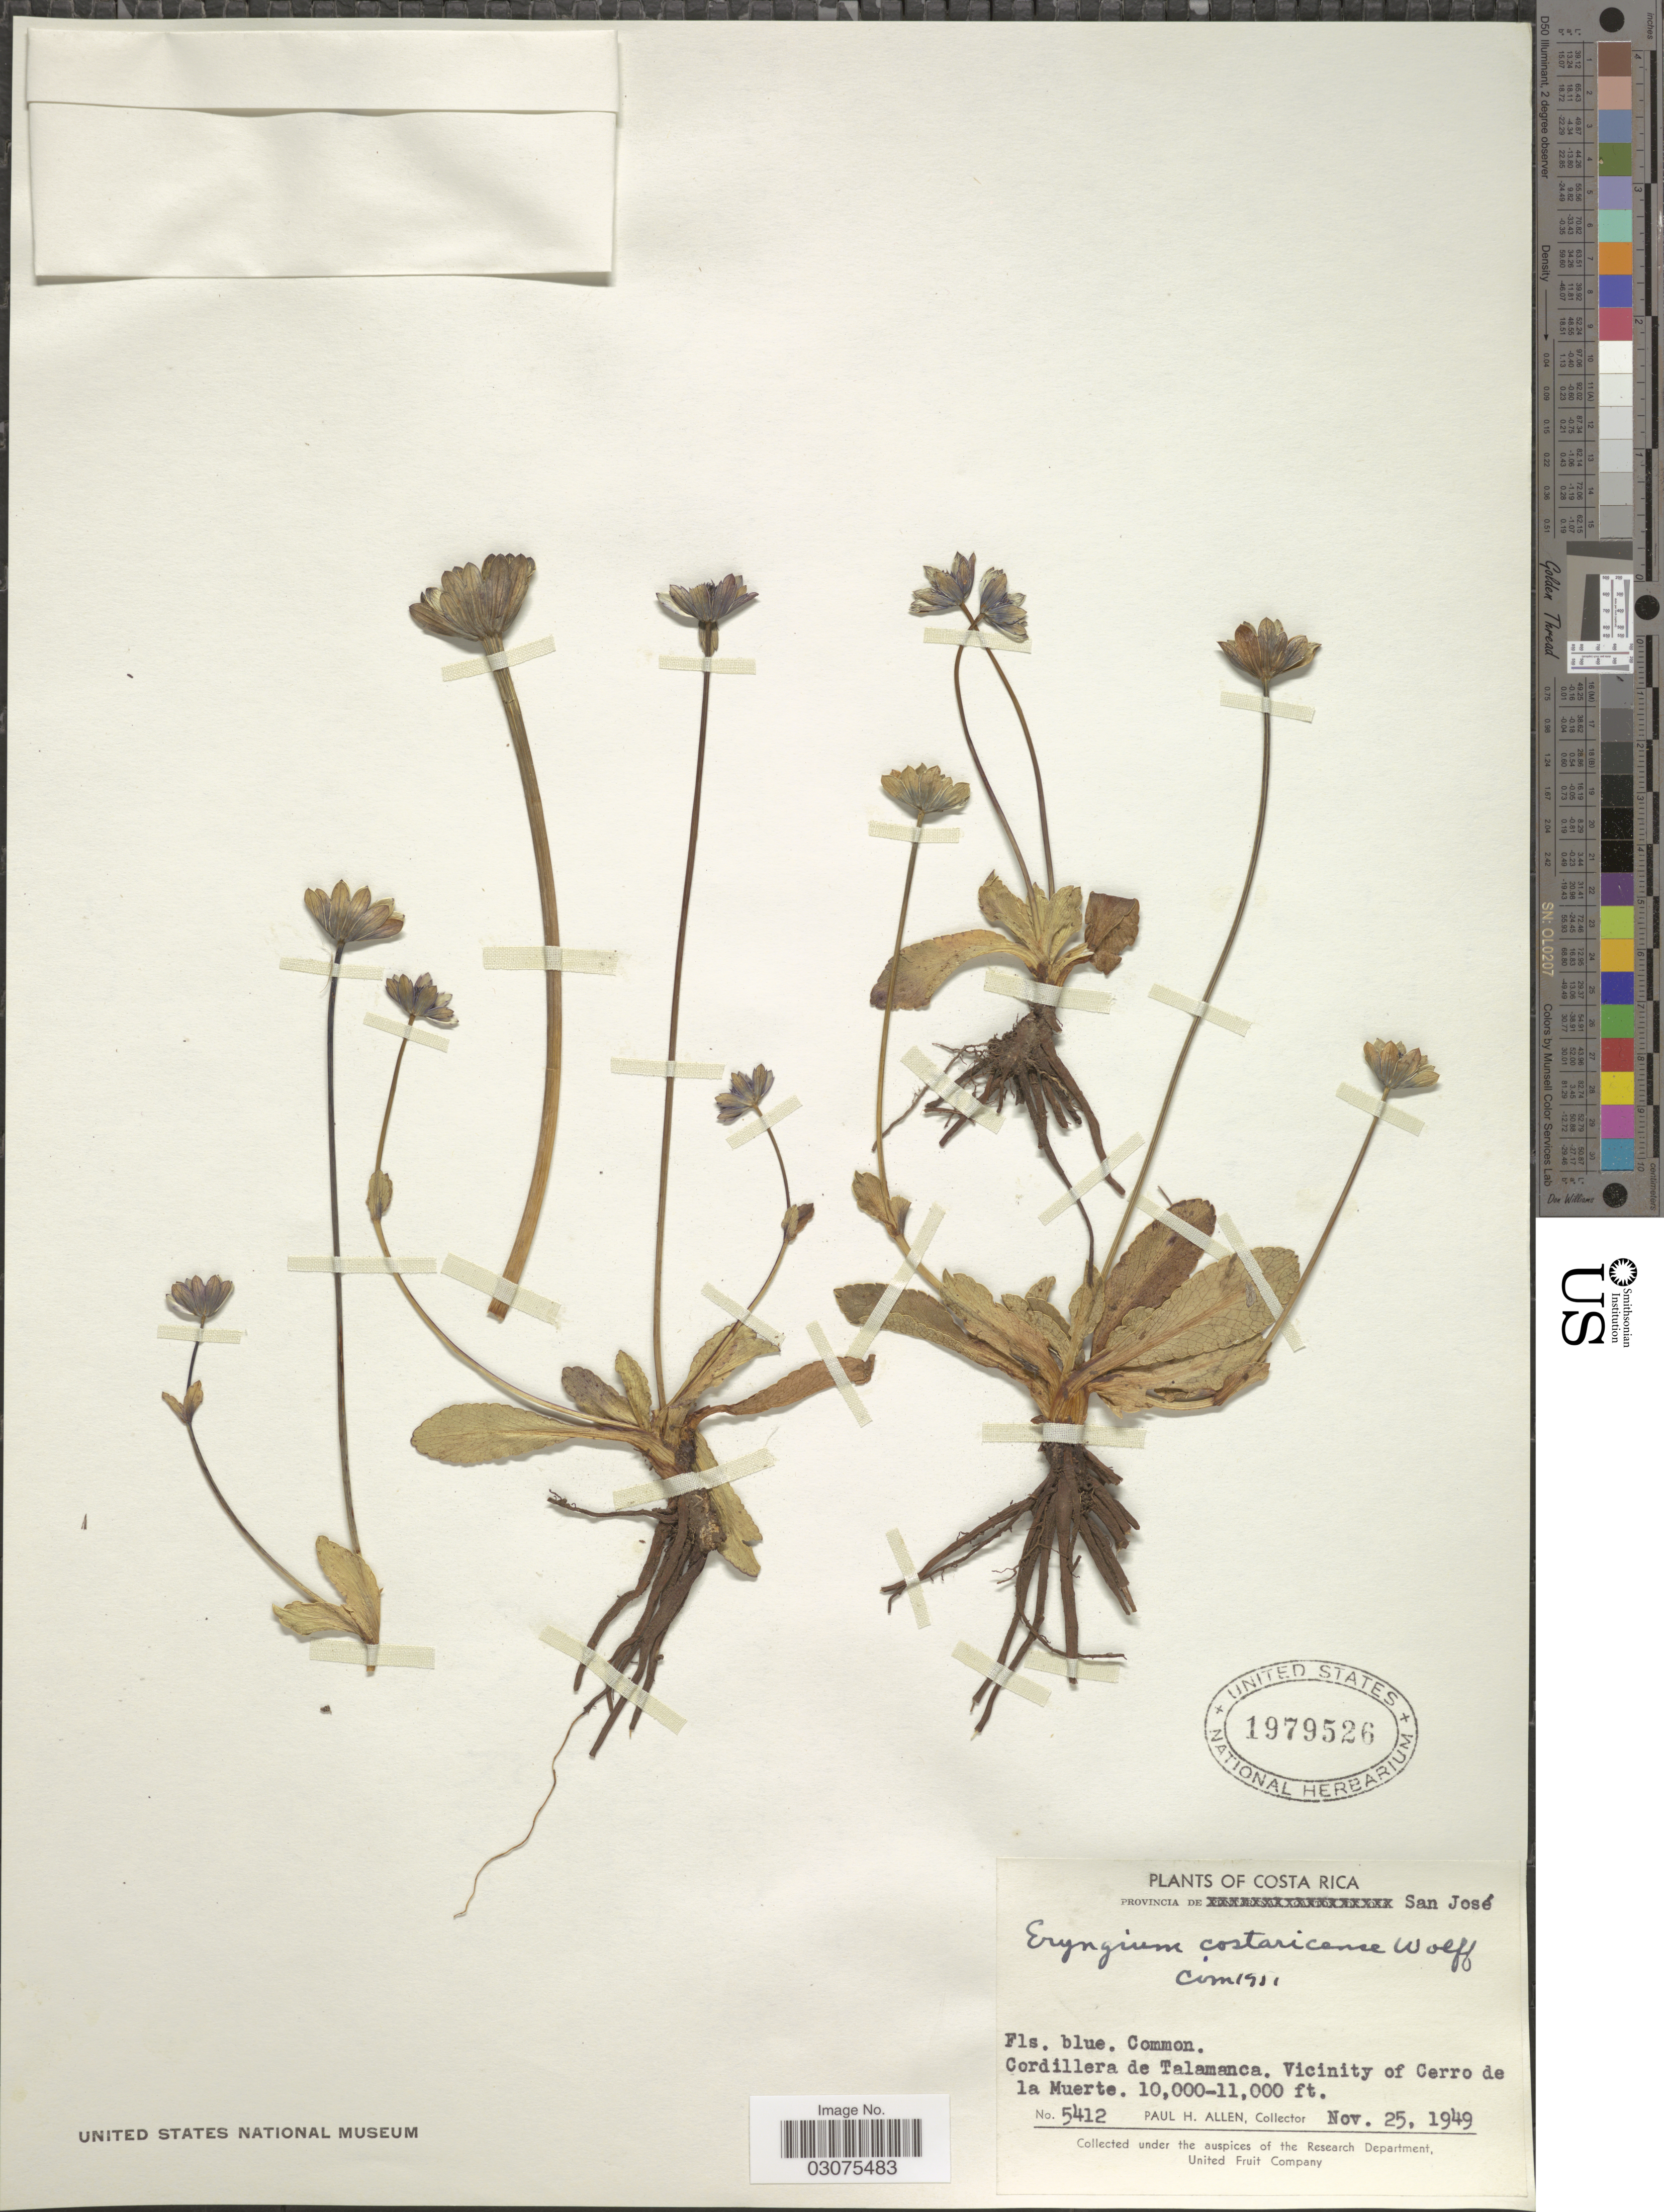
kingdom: Plantae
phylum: Tracheophyta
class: Magnoliopsida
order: Apiales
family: Apiaceae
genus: Eryngium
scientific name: Eryngium costaricense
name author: H. Wolff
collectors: P. H. Allen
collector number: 5412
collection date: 1949-11-25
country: Costa Rica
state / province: San José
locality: Cordillera de Talamanca. Vicinity of Cerro de la Muerte.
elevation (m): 3048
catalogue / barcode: US 1979526